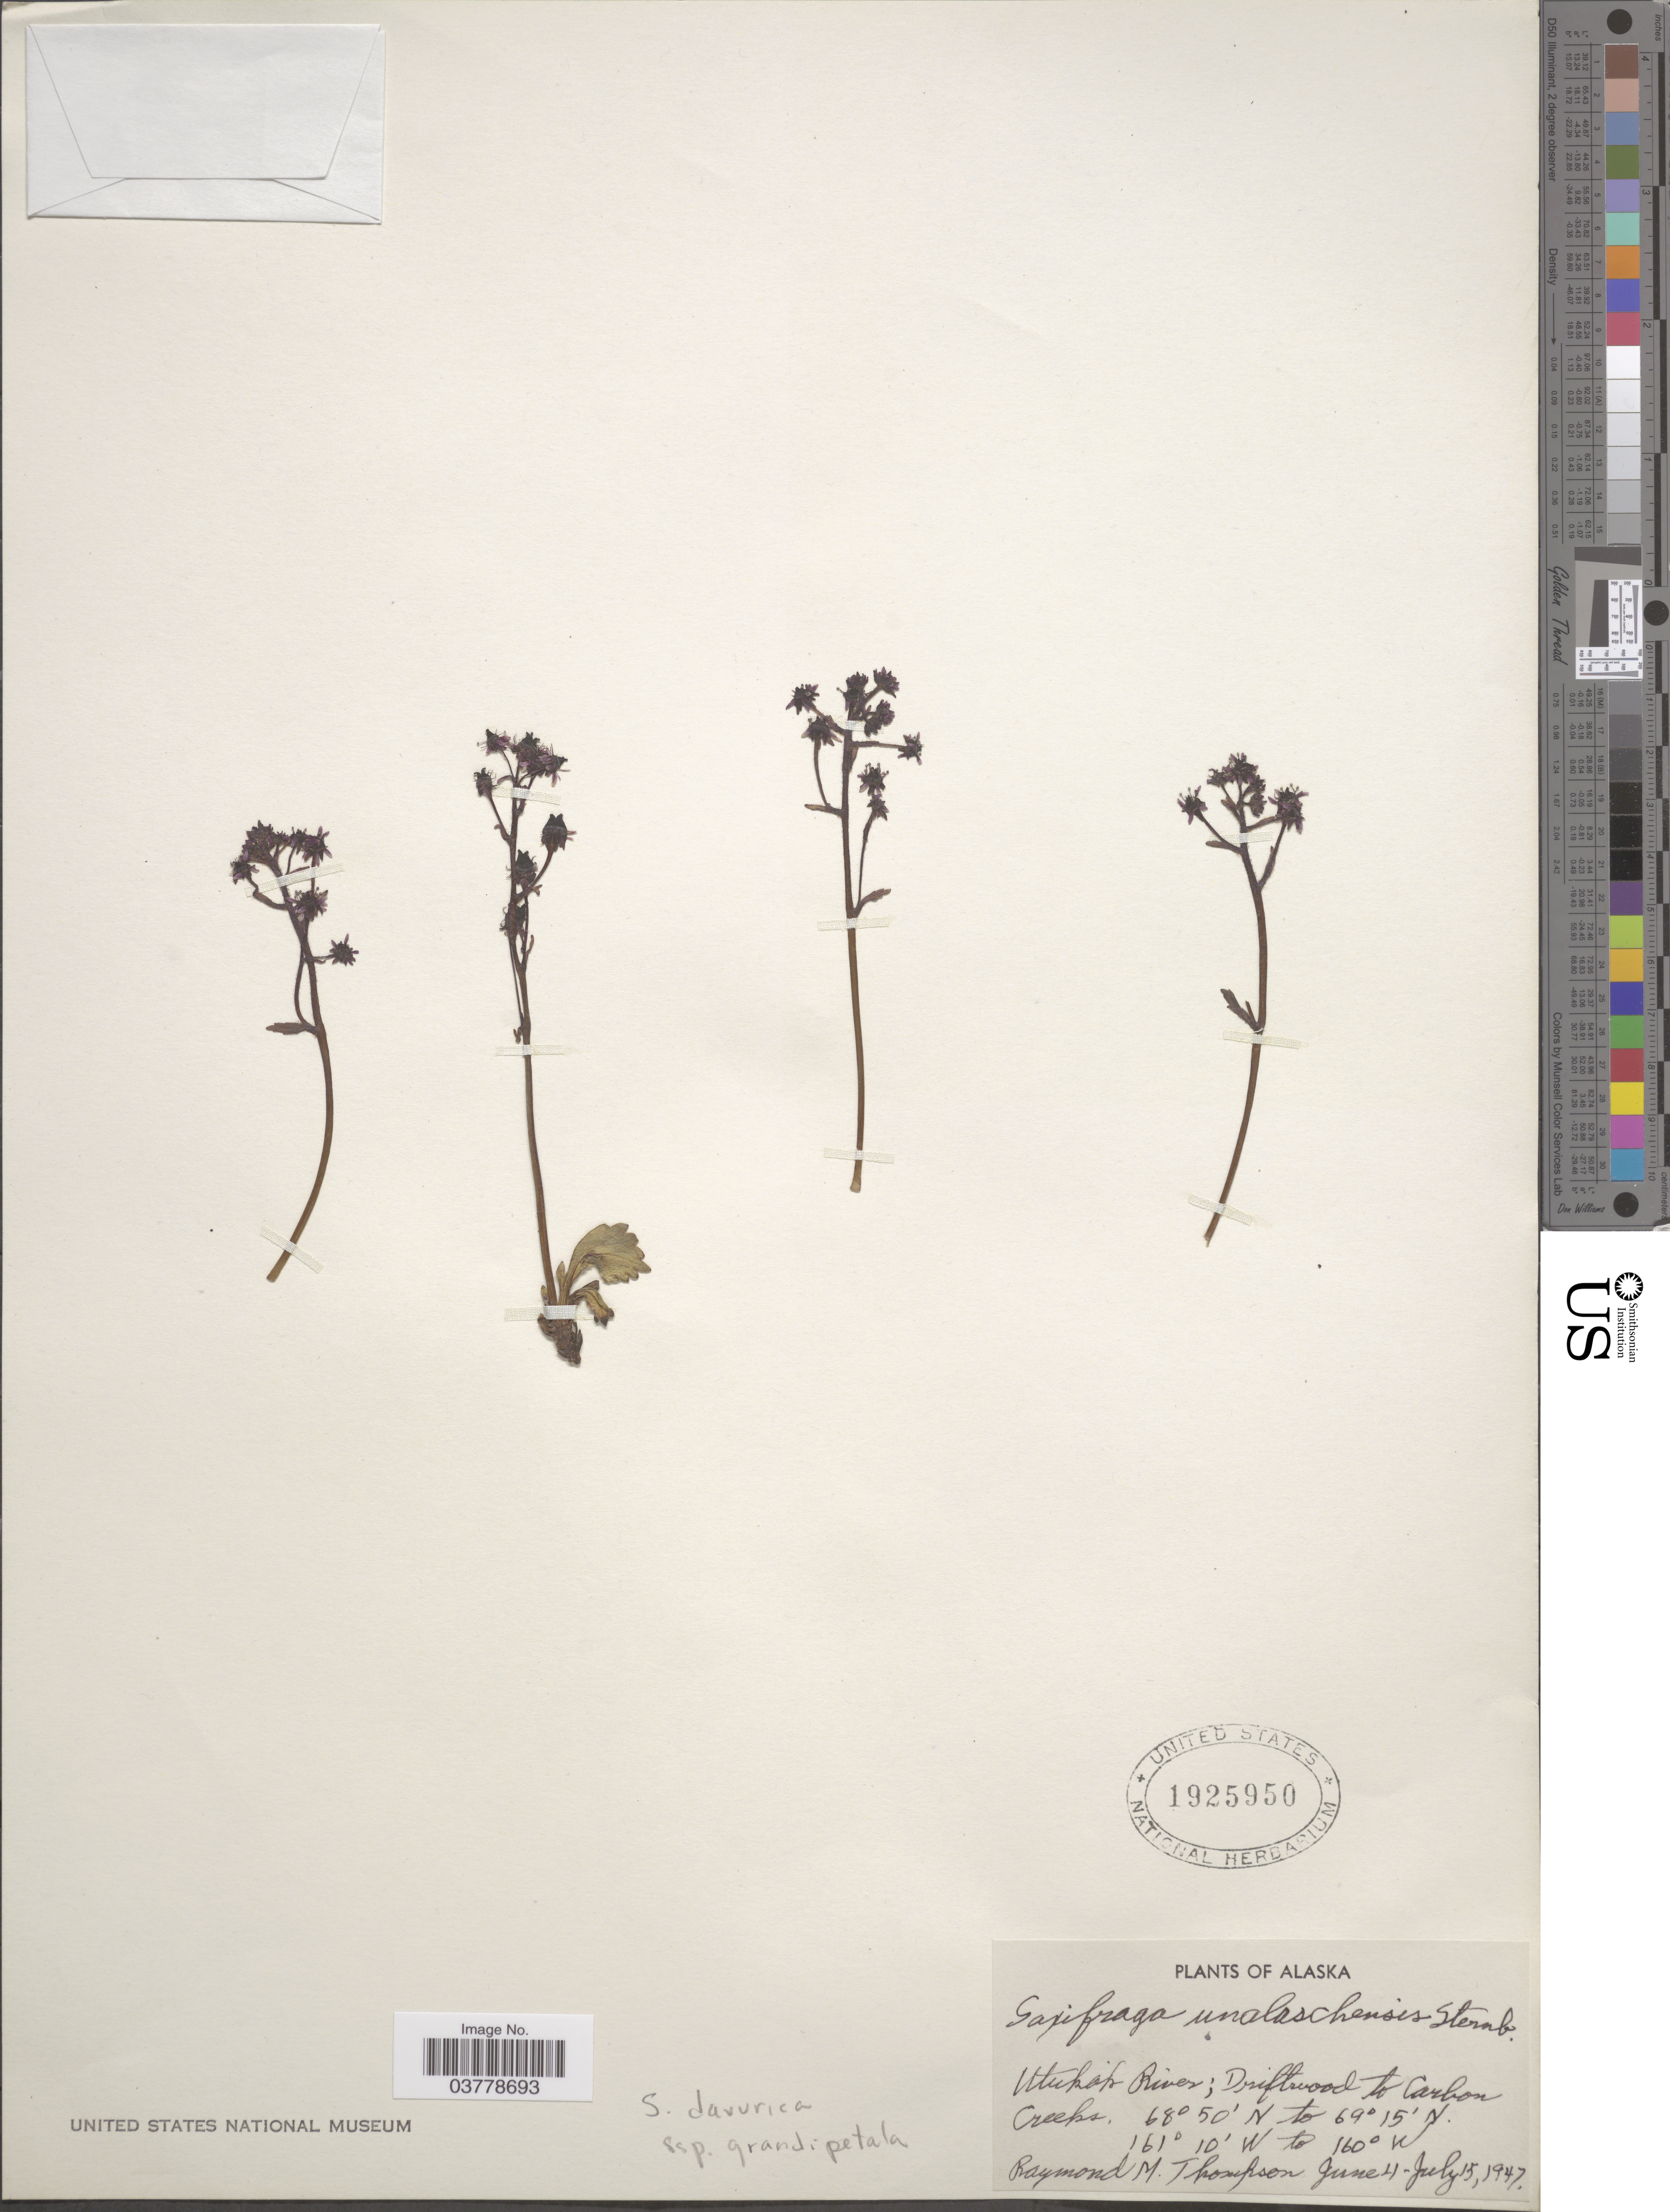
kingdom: Plantae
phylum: Tracheophyta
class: Magnoliopsida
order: Saxifragales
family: Saxifragaceae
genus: Micranthes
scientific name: Micranthes calycina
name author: (Sternb.) Gornall & H. Ohba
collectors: R. Thompson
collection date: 1947-06-04/1947-07-15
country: United States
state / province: Alaska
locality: Utukok River; Driftwood to Carbon Creeks.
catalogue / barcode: US 1925950